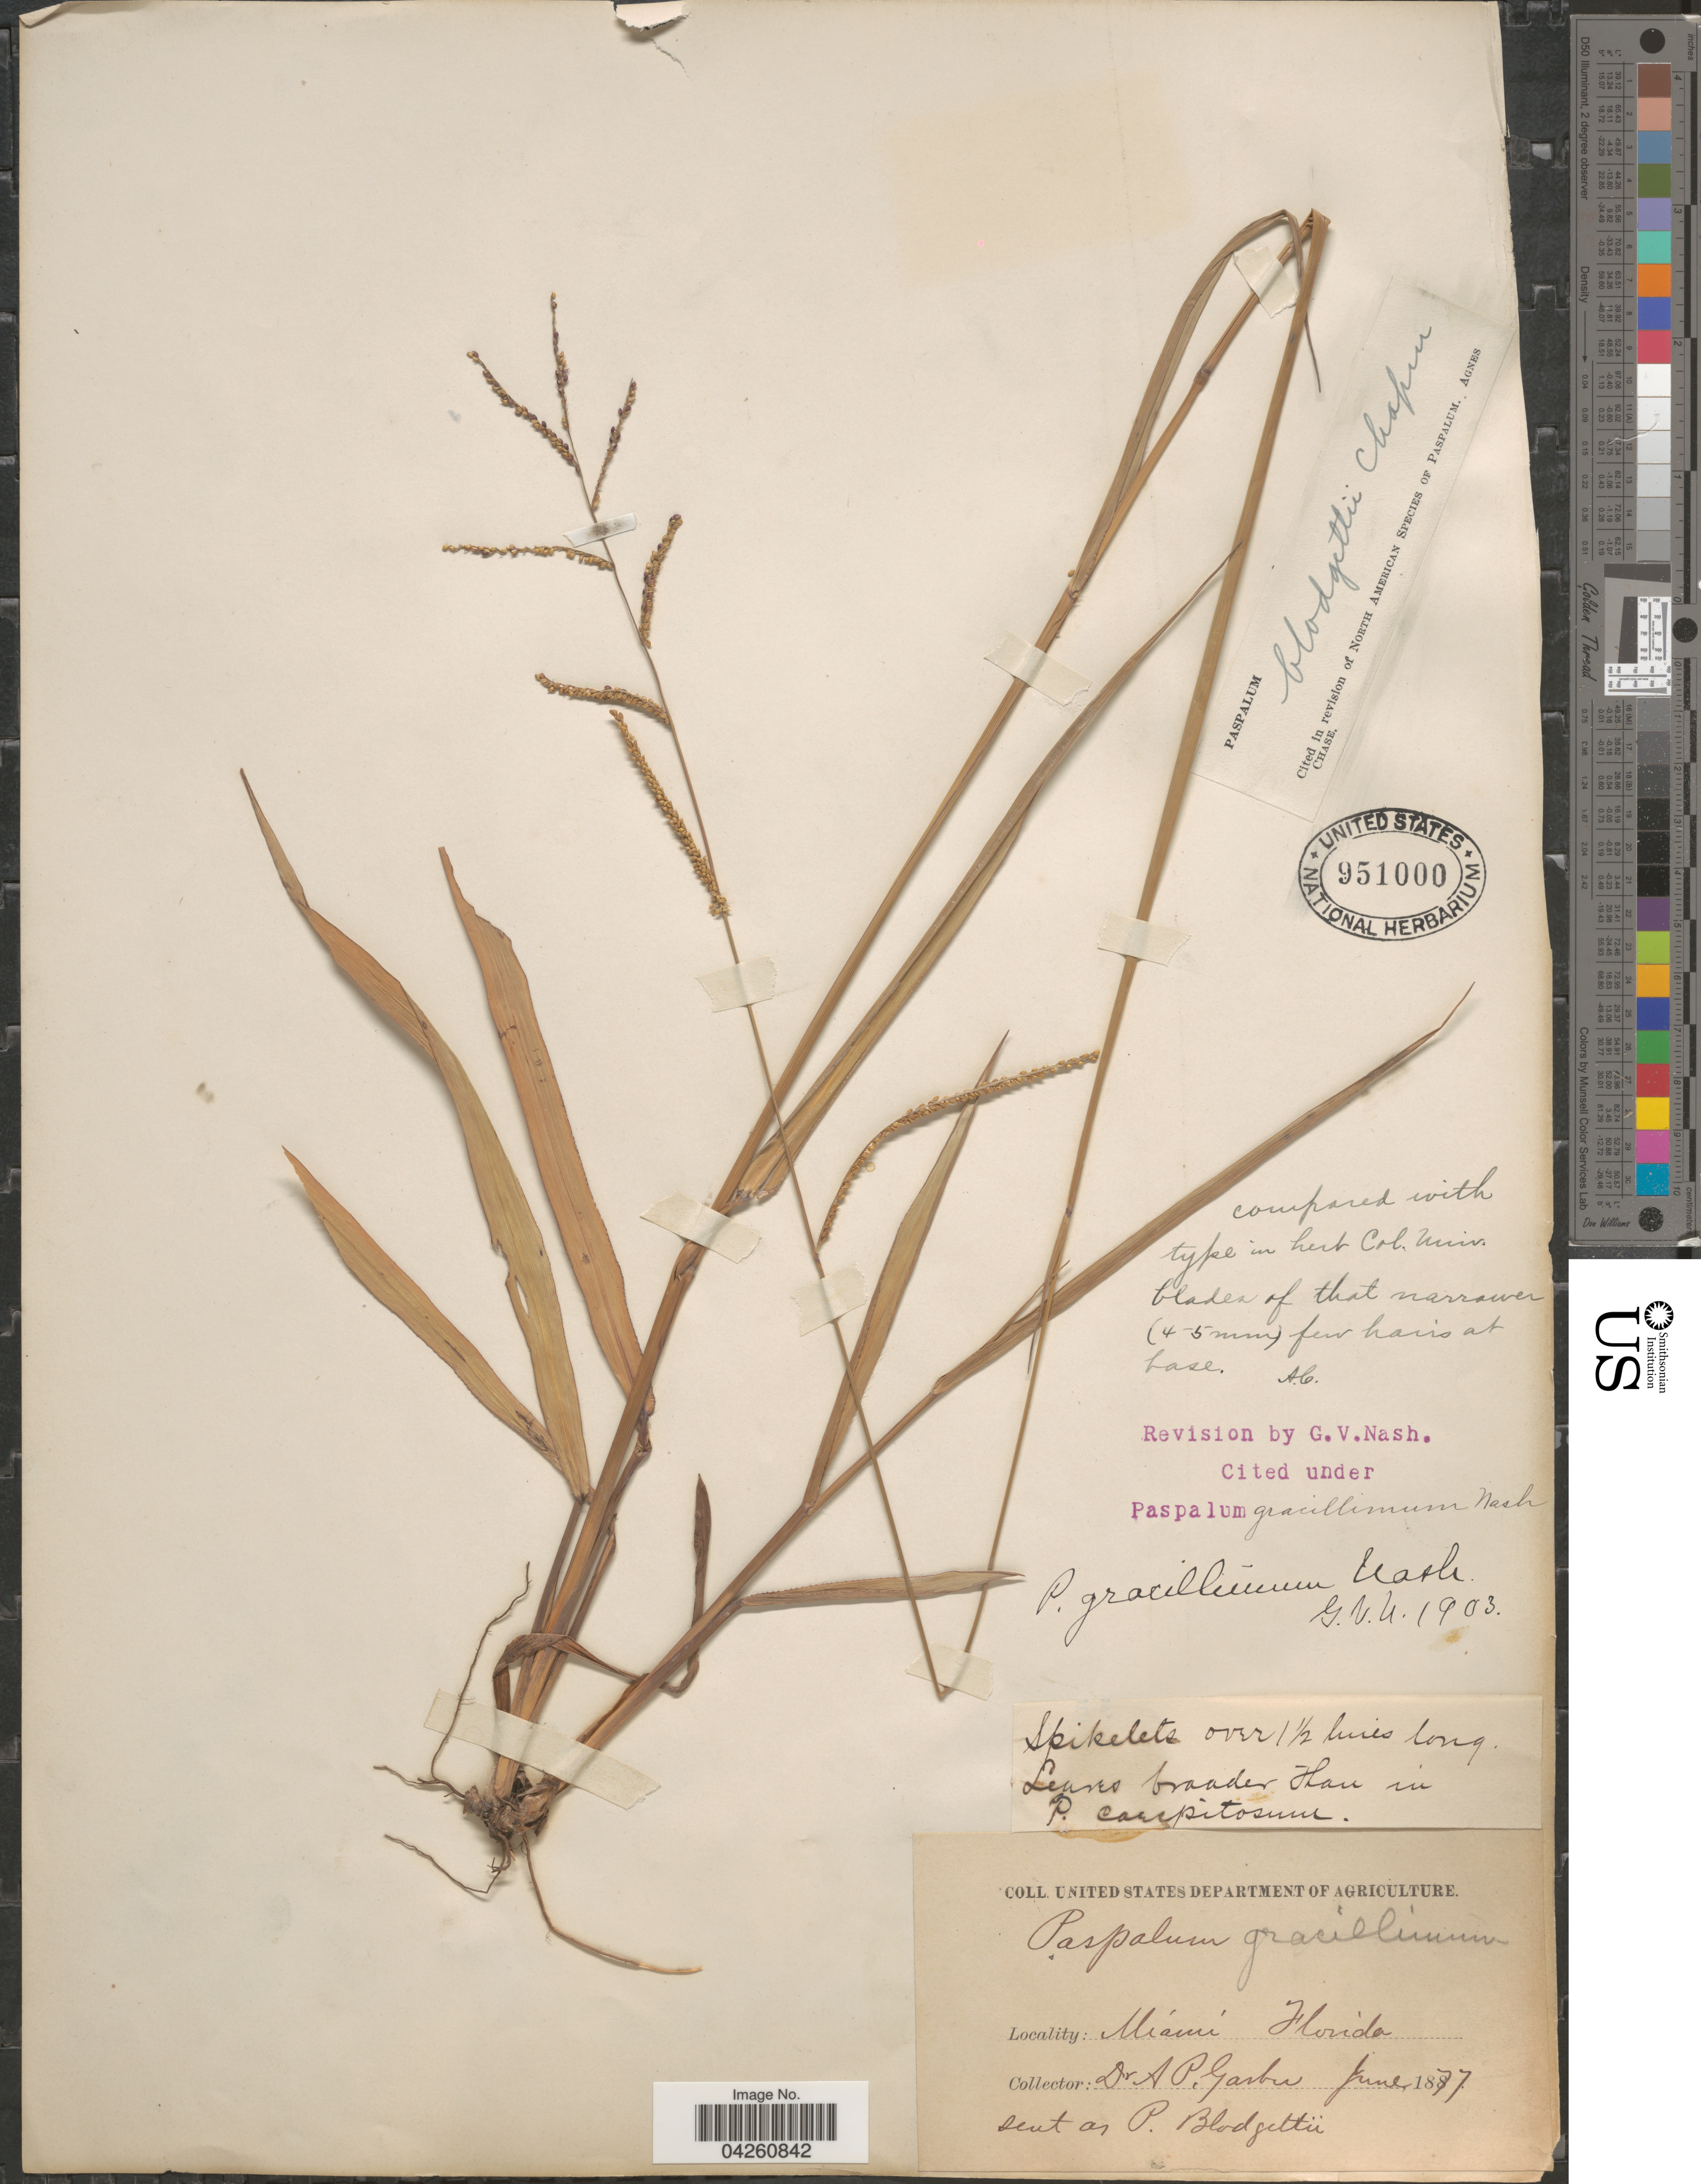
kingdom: Plantae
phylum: Tracheophyta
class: Liliopsida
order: Poales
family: Poaceae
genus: Paspalum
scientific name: Paspalum blodgettii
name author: Chapm.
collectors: A. P. Garber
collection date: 1877-06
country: United States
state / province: Florida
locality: Miami.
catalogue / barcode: US 951000